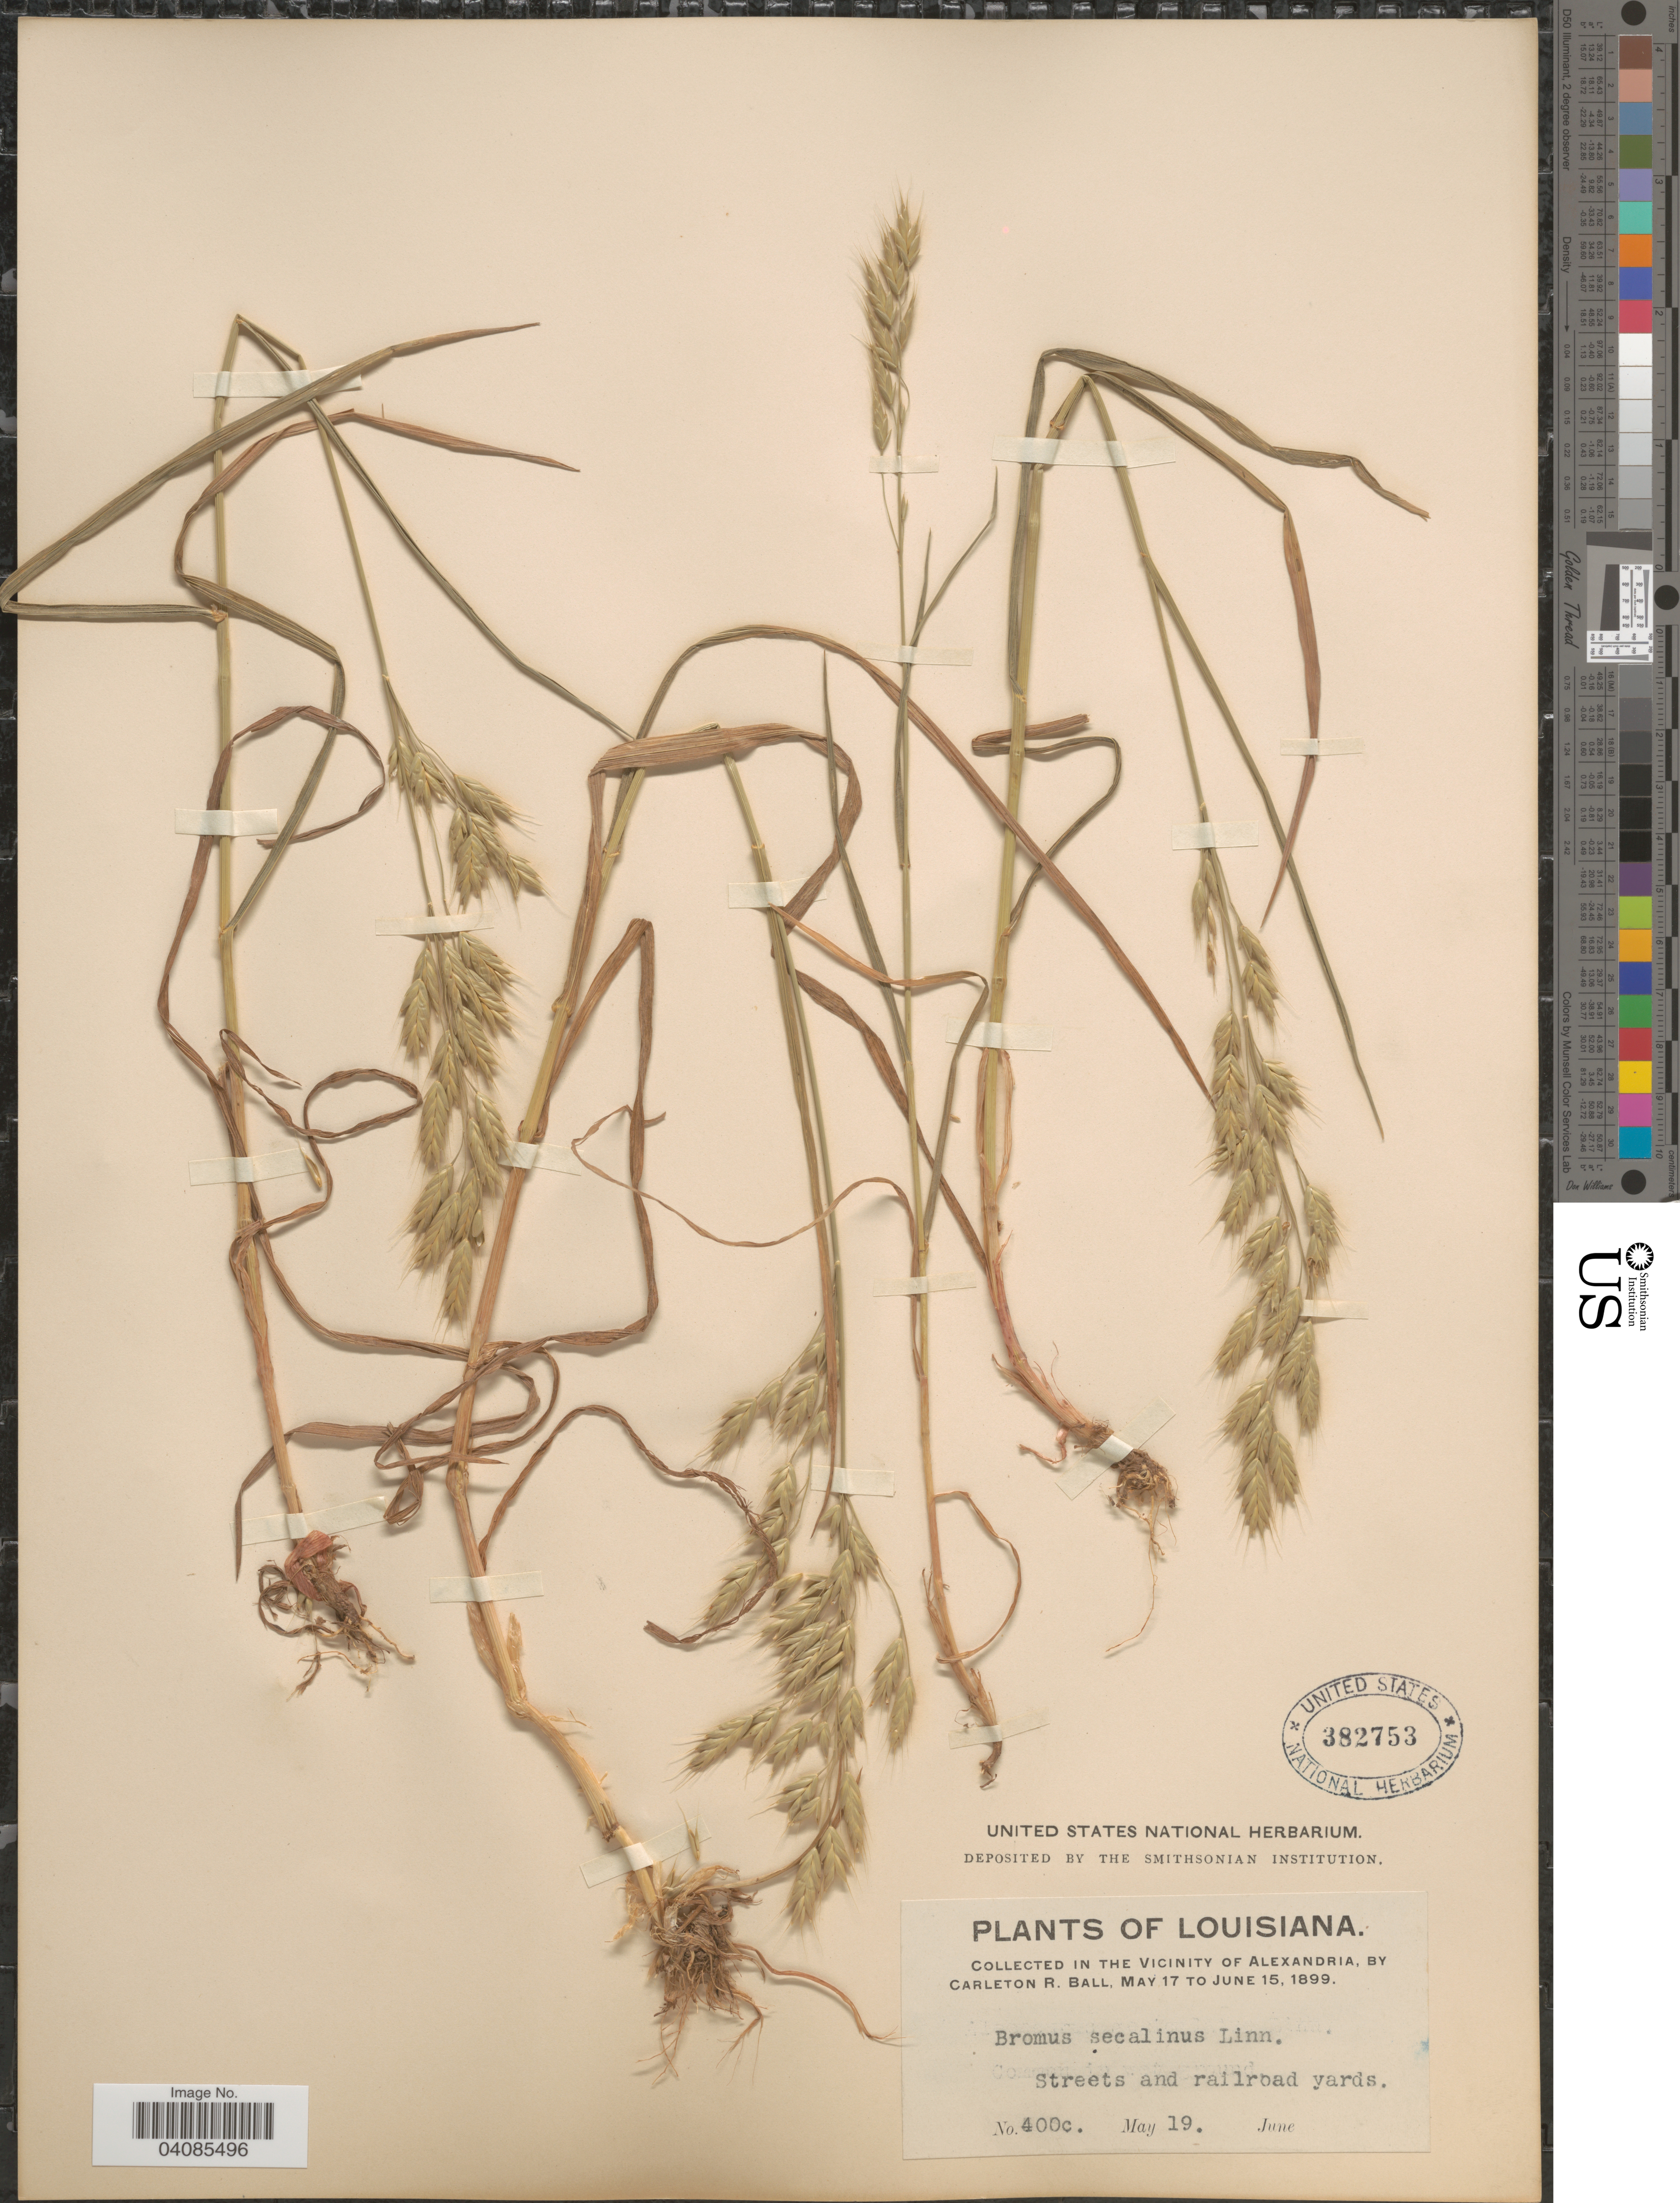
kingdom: Plantae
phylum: Tracheophyta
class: Liliopsida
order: Poales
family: Poaceae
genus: Bromus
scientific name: Bromus secalinus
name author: L.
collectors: C. R. Ball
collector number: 400c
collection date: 1899-05-19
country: United States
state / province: Louisiana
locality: In the Vicinity of Alexandria. Streets and railroad yards.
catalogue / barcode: US 382753